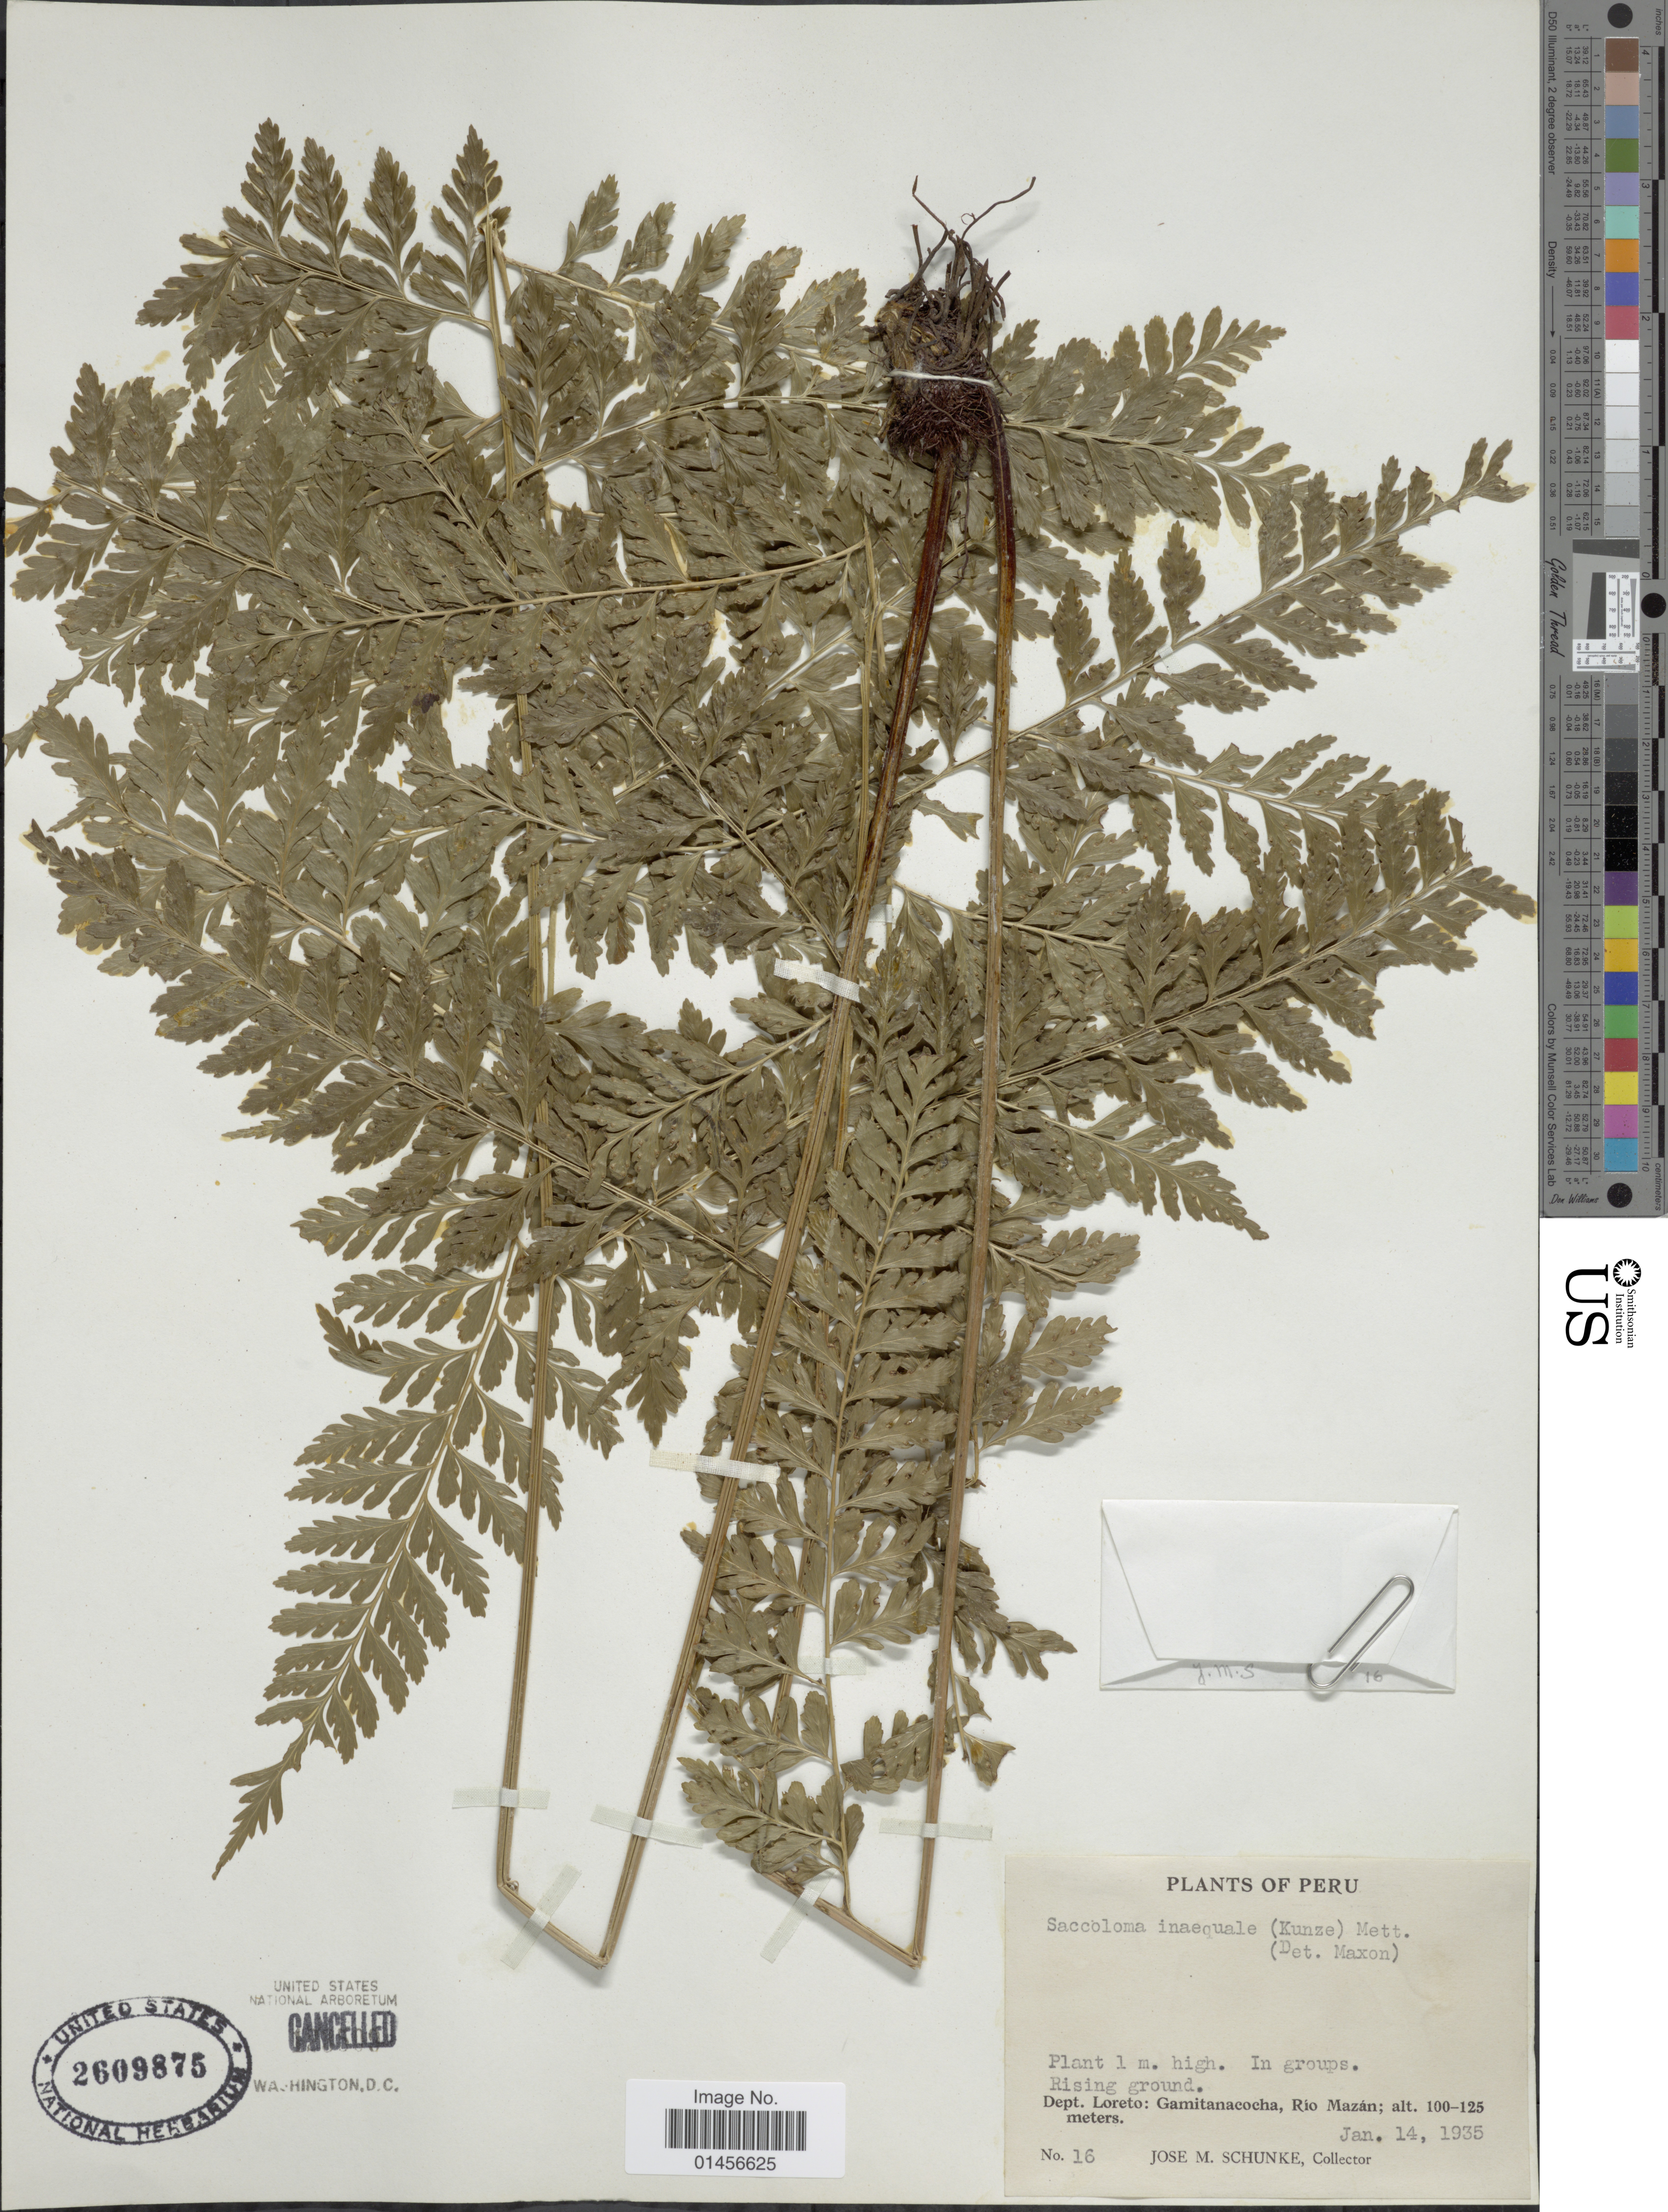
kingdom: Plantae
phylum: Tracheophyta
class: Polypodiopsida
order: Polypodiales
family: Saccolomataceae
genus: Saccoloma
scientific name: Saccoloma inaequale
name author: (Kunze) Mett.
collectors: J. M. Schunke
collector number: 16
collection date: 1935-01-14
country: Peru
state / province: Loreto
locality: Gamitanacocha, Rio Mazán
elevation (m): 100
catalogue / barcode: US 2609875